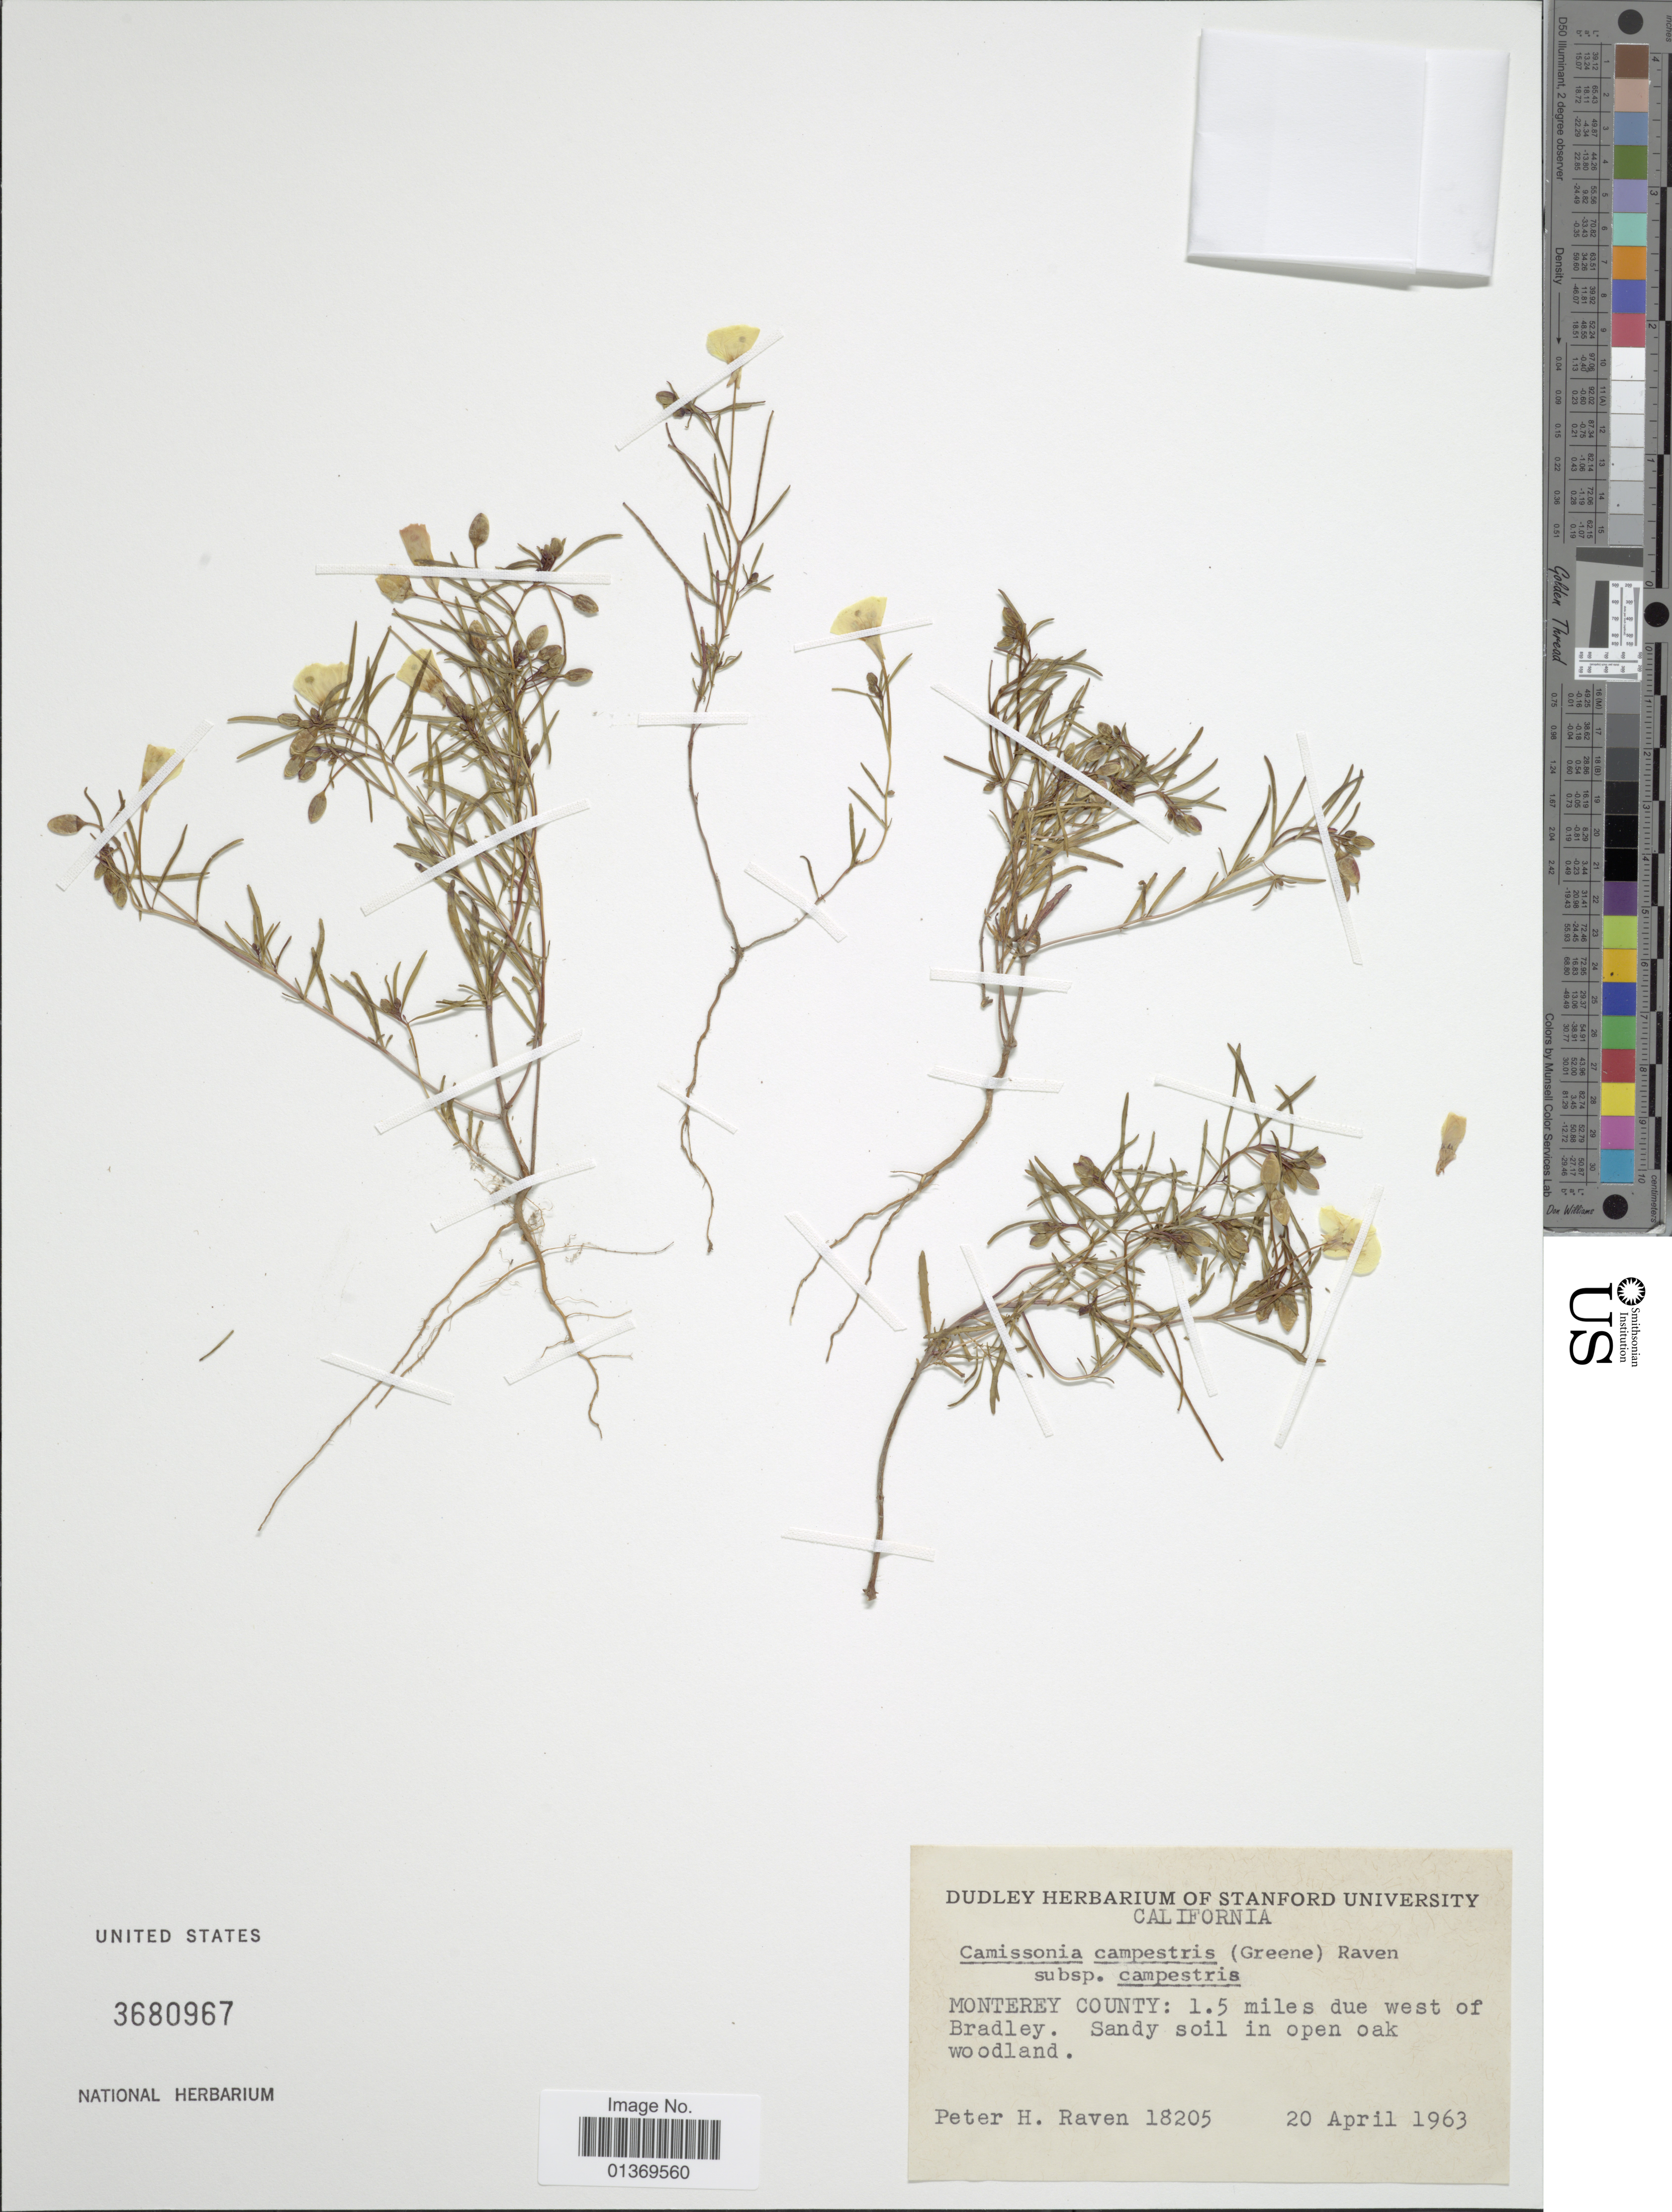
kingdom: Plantae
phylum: Tracheophyta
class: Magnoliopsida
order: Myrtales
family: Onagraceae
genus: Camissonia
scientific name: Camissonia campestris subsp. campestris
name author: (Greene) P.H. Raven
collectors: P. H. Raven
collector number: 18205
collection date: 1963-04-20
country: United States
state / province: California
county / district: Monterey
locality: Monterey County: 1.5 miles due west of Bradley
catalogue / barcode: US 3680967